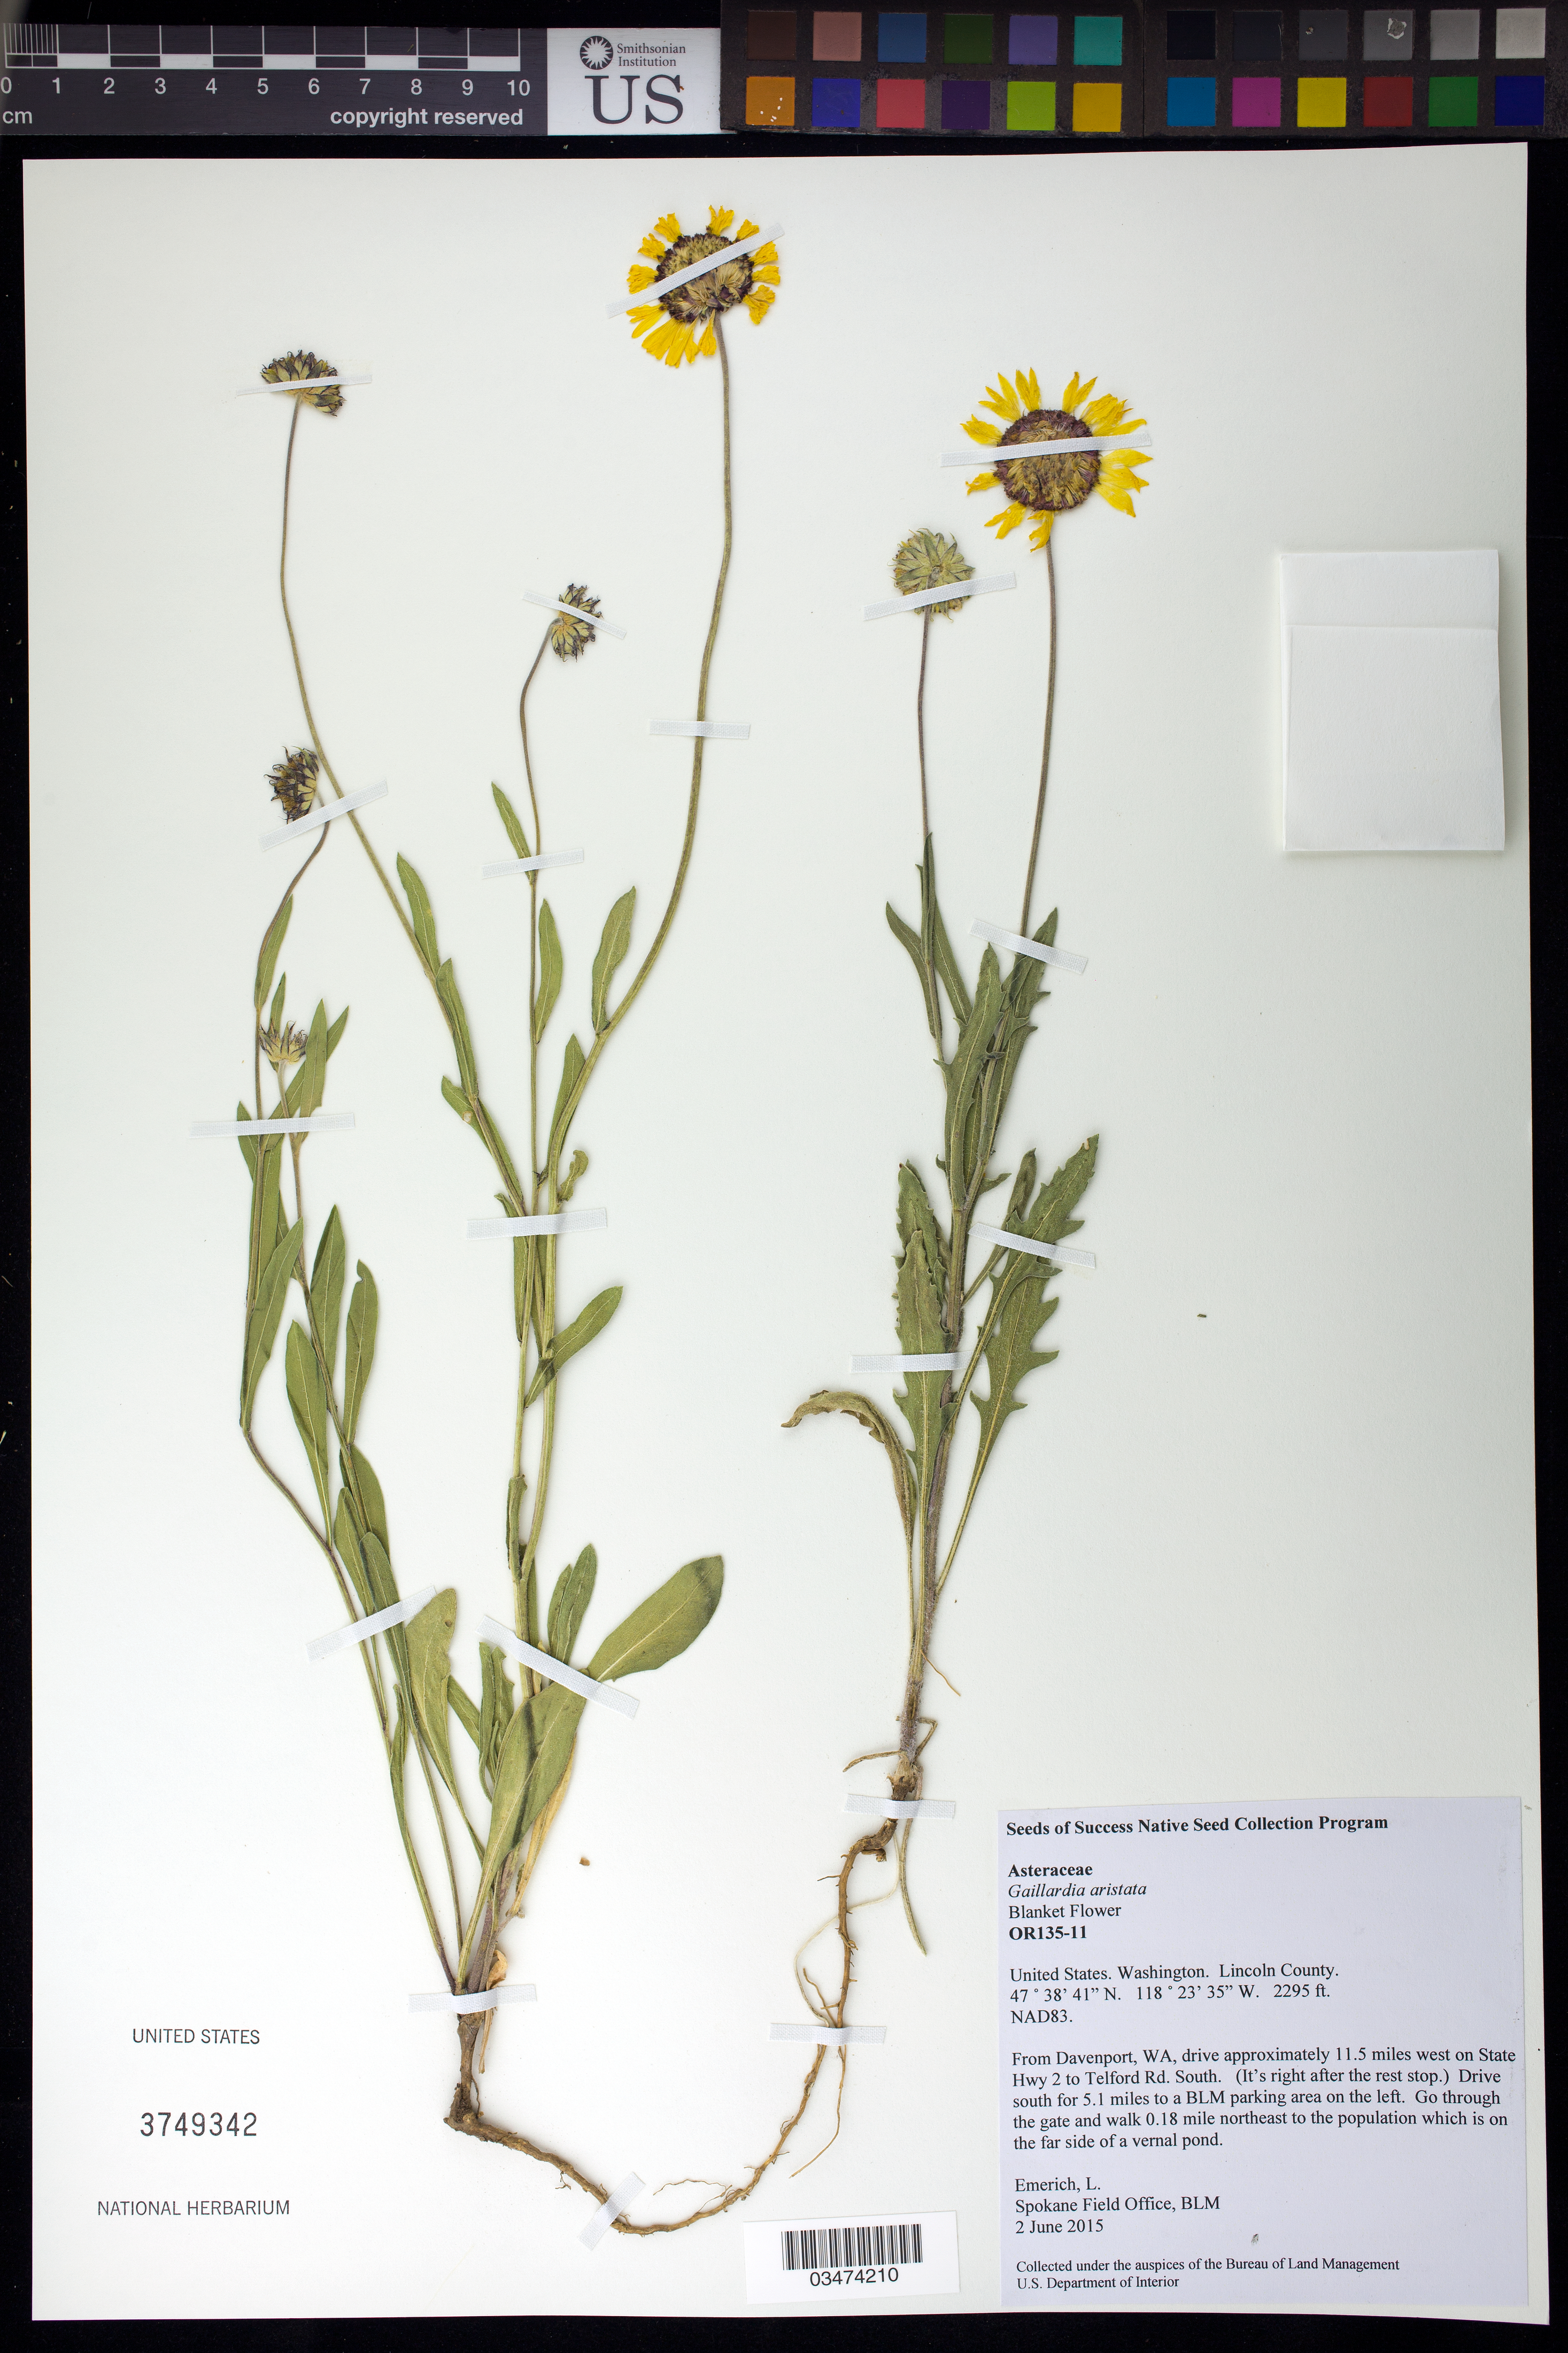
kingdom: Plantae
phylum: Tracheophyta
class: Magnoliopsida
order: Asterales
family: Asteraceae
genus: Gaillardia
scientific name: Gaillardia aristata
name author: Pursh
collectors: L. Emerich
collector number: OR135-11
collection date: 2015-06-02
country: United States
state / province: Washington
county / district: Lincoln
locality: Telford Recreation Area, South Telford Rd. 5.1 mi. to a BLM parking area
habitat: shrub-steppe, on far side of vernal pond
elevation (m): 700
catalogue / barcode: US 3749342